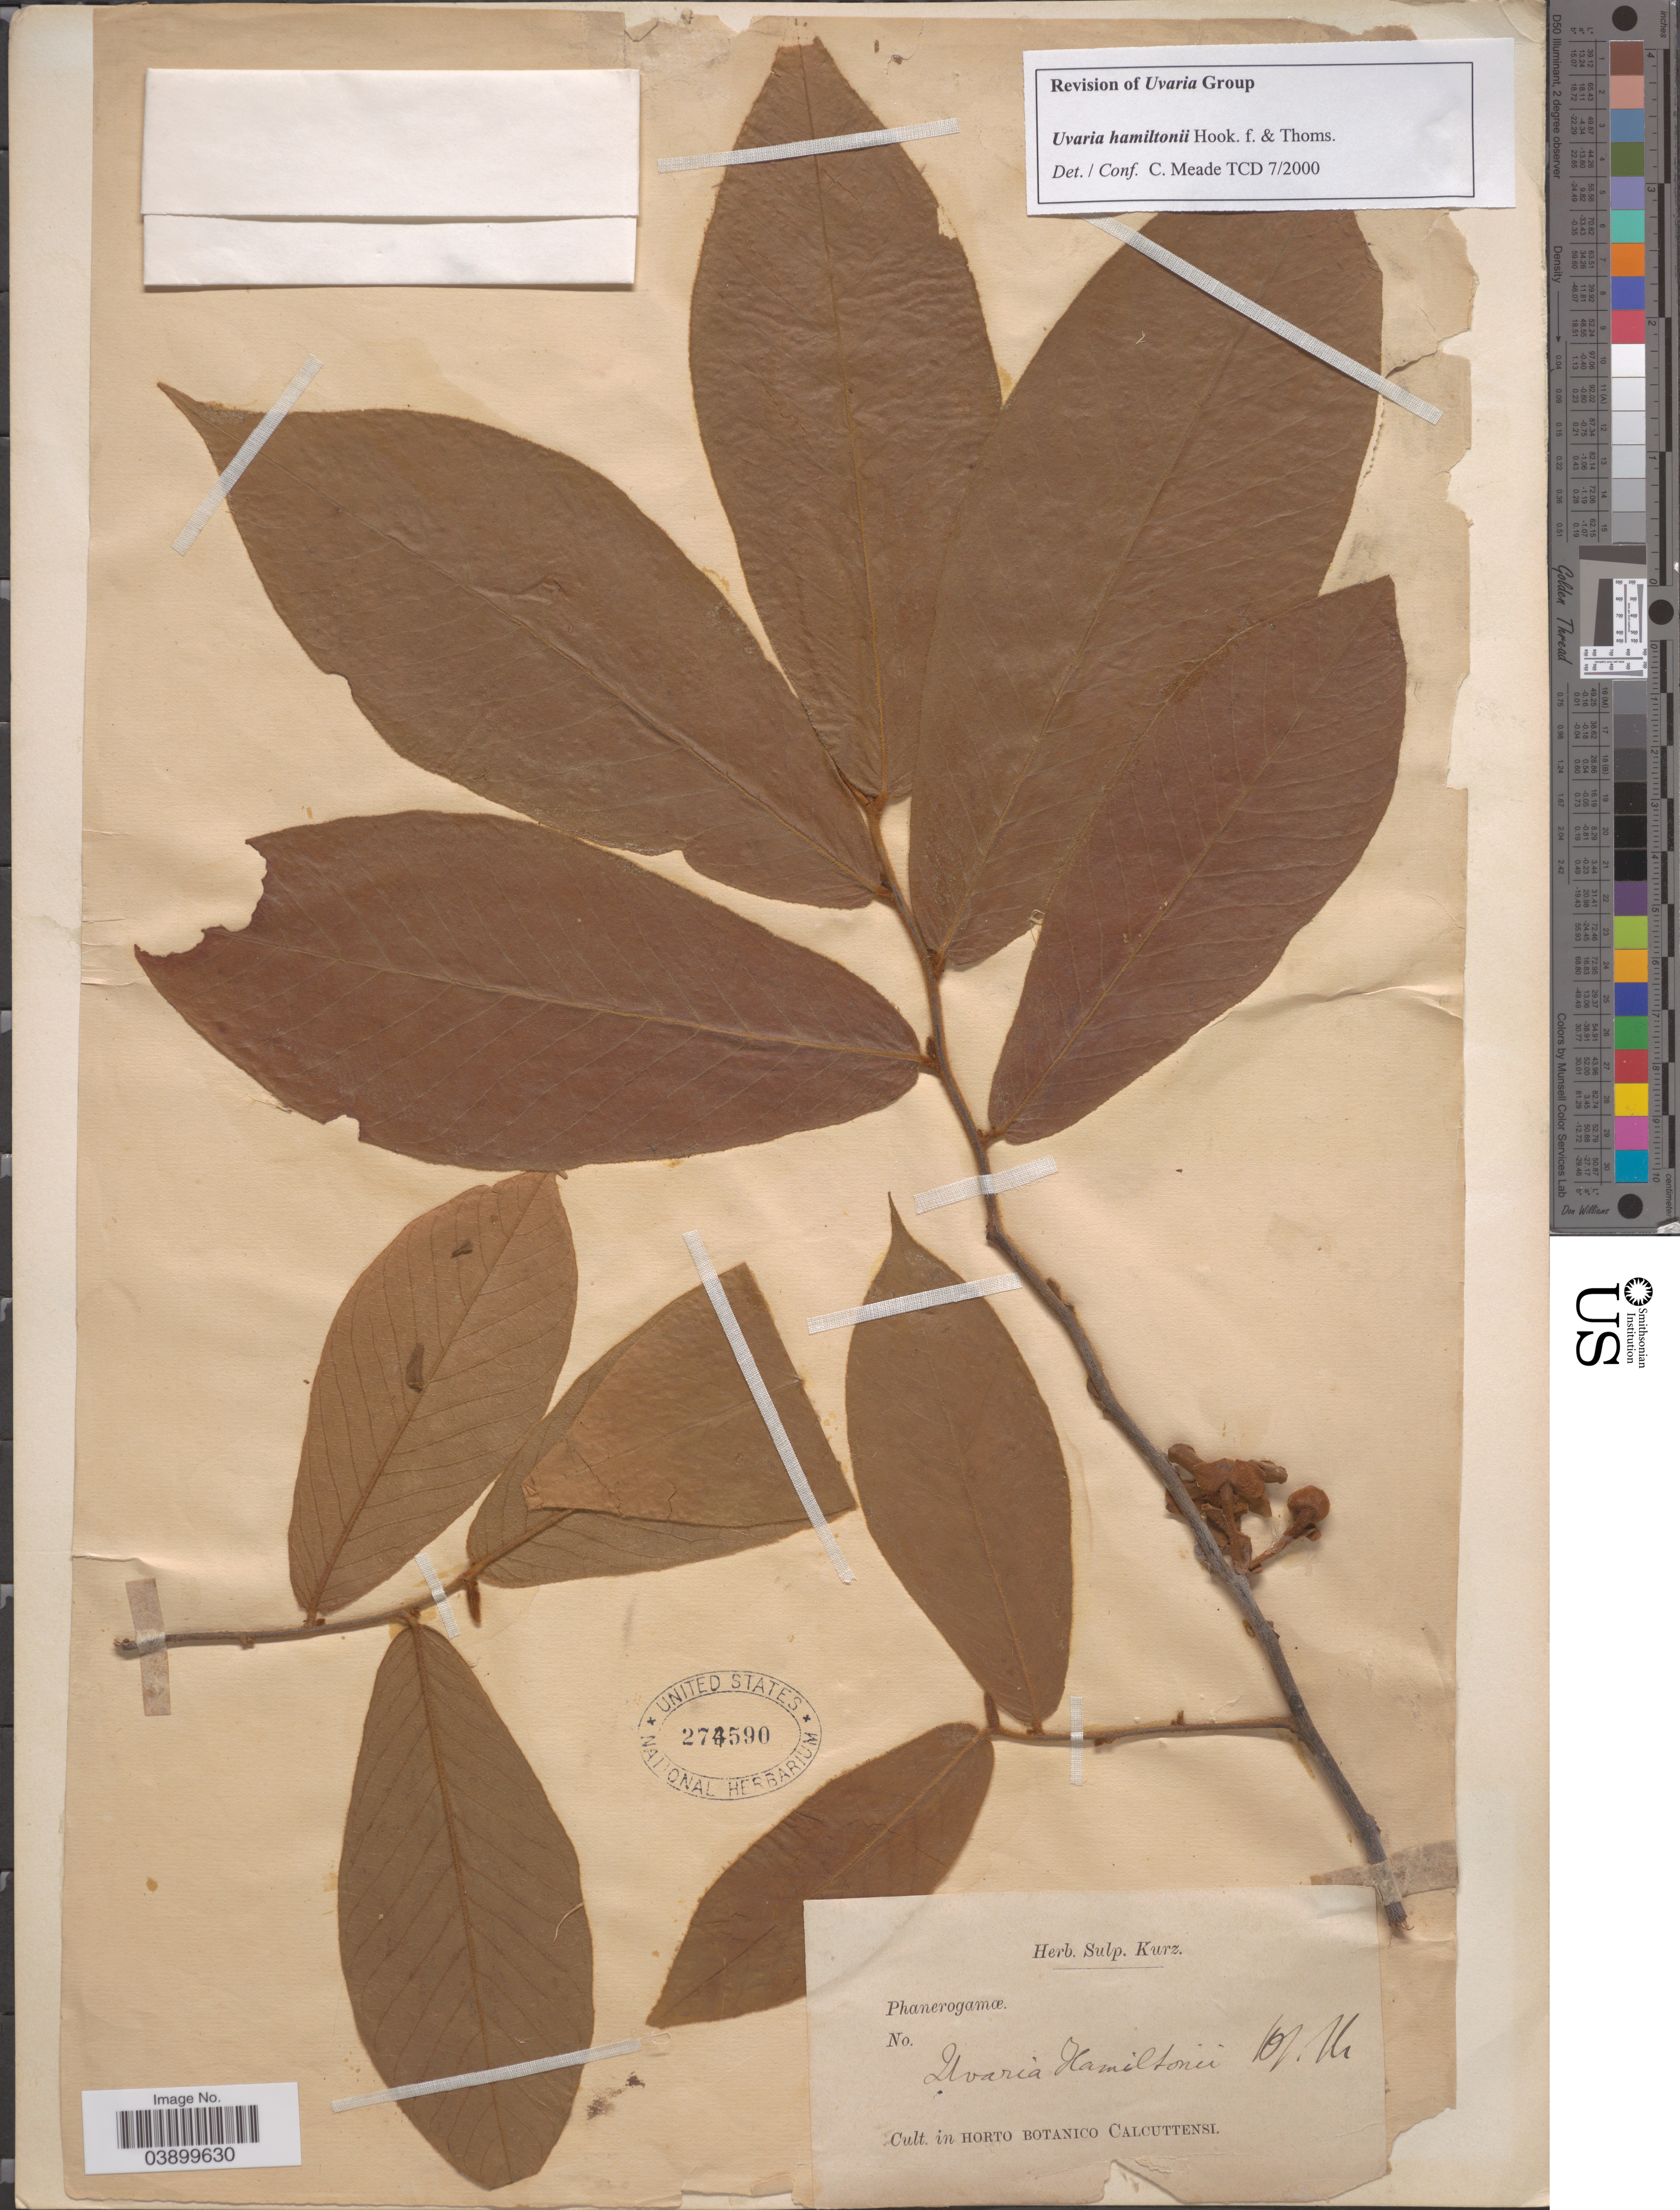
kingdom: Plantae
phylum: Tracheophyta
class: Magnoliopsida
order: Magnoliales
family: Annonaceae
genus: Uvaria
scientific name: Uvaria hamiltonii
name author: Hook. f. & Thomson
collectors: ex herb. Sulp. Kurz.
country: India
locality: Cult. in Horto Botanico Calcuttensi.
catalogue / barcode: US 274590